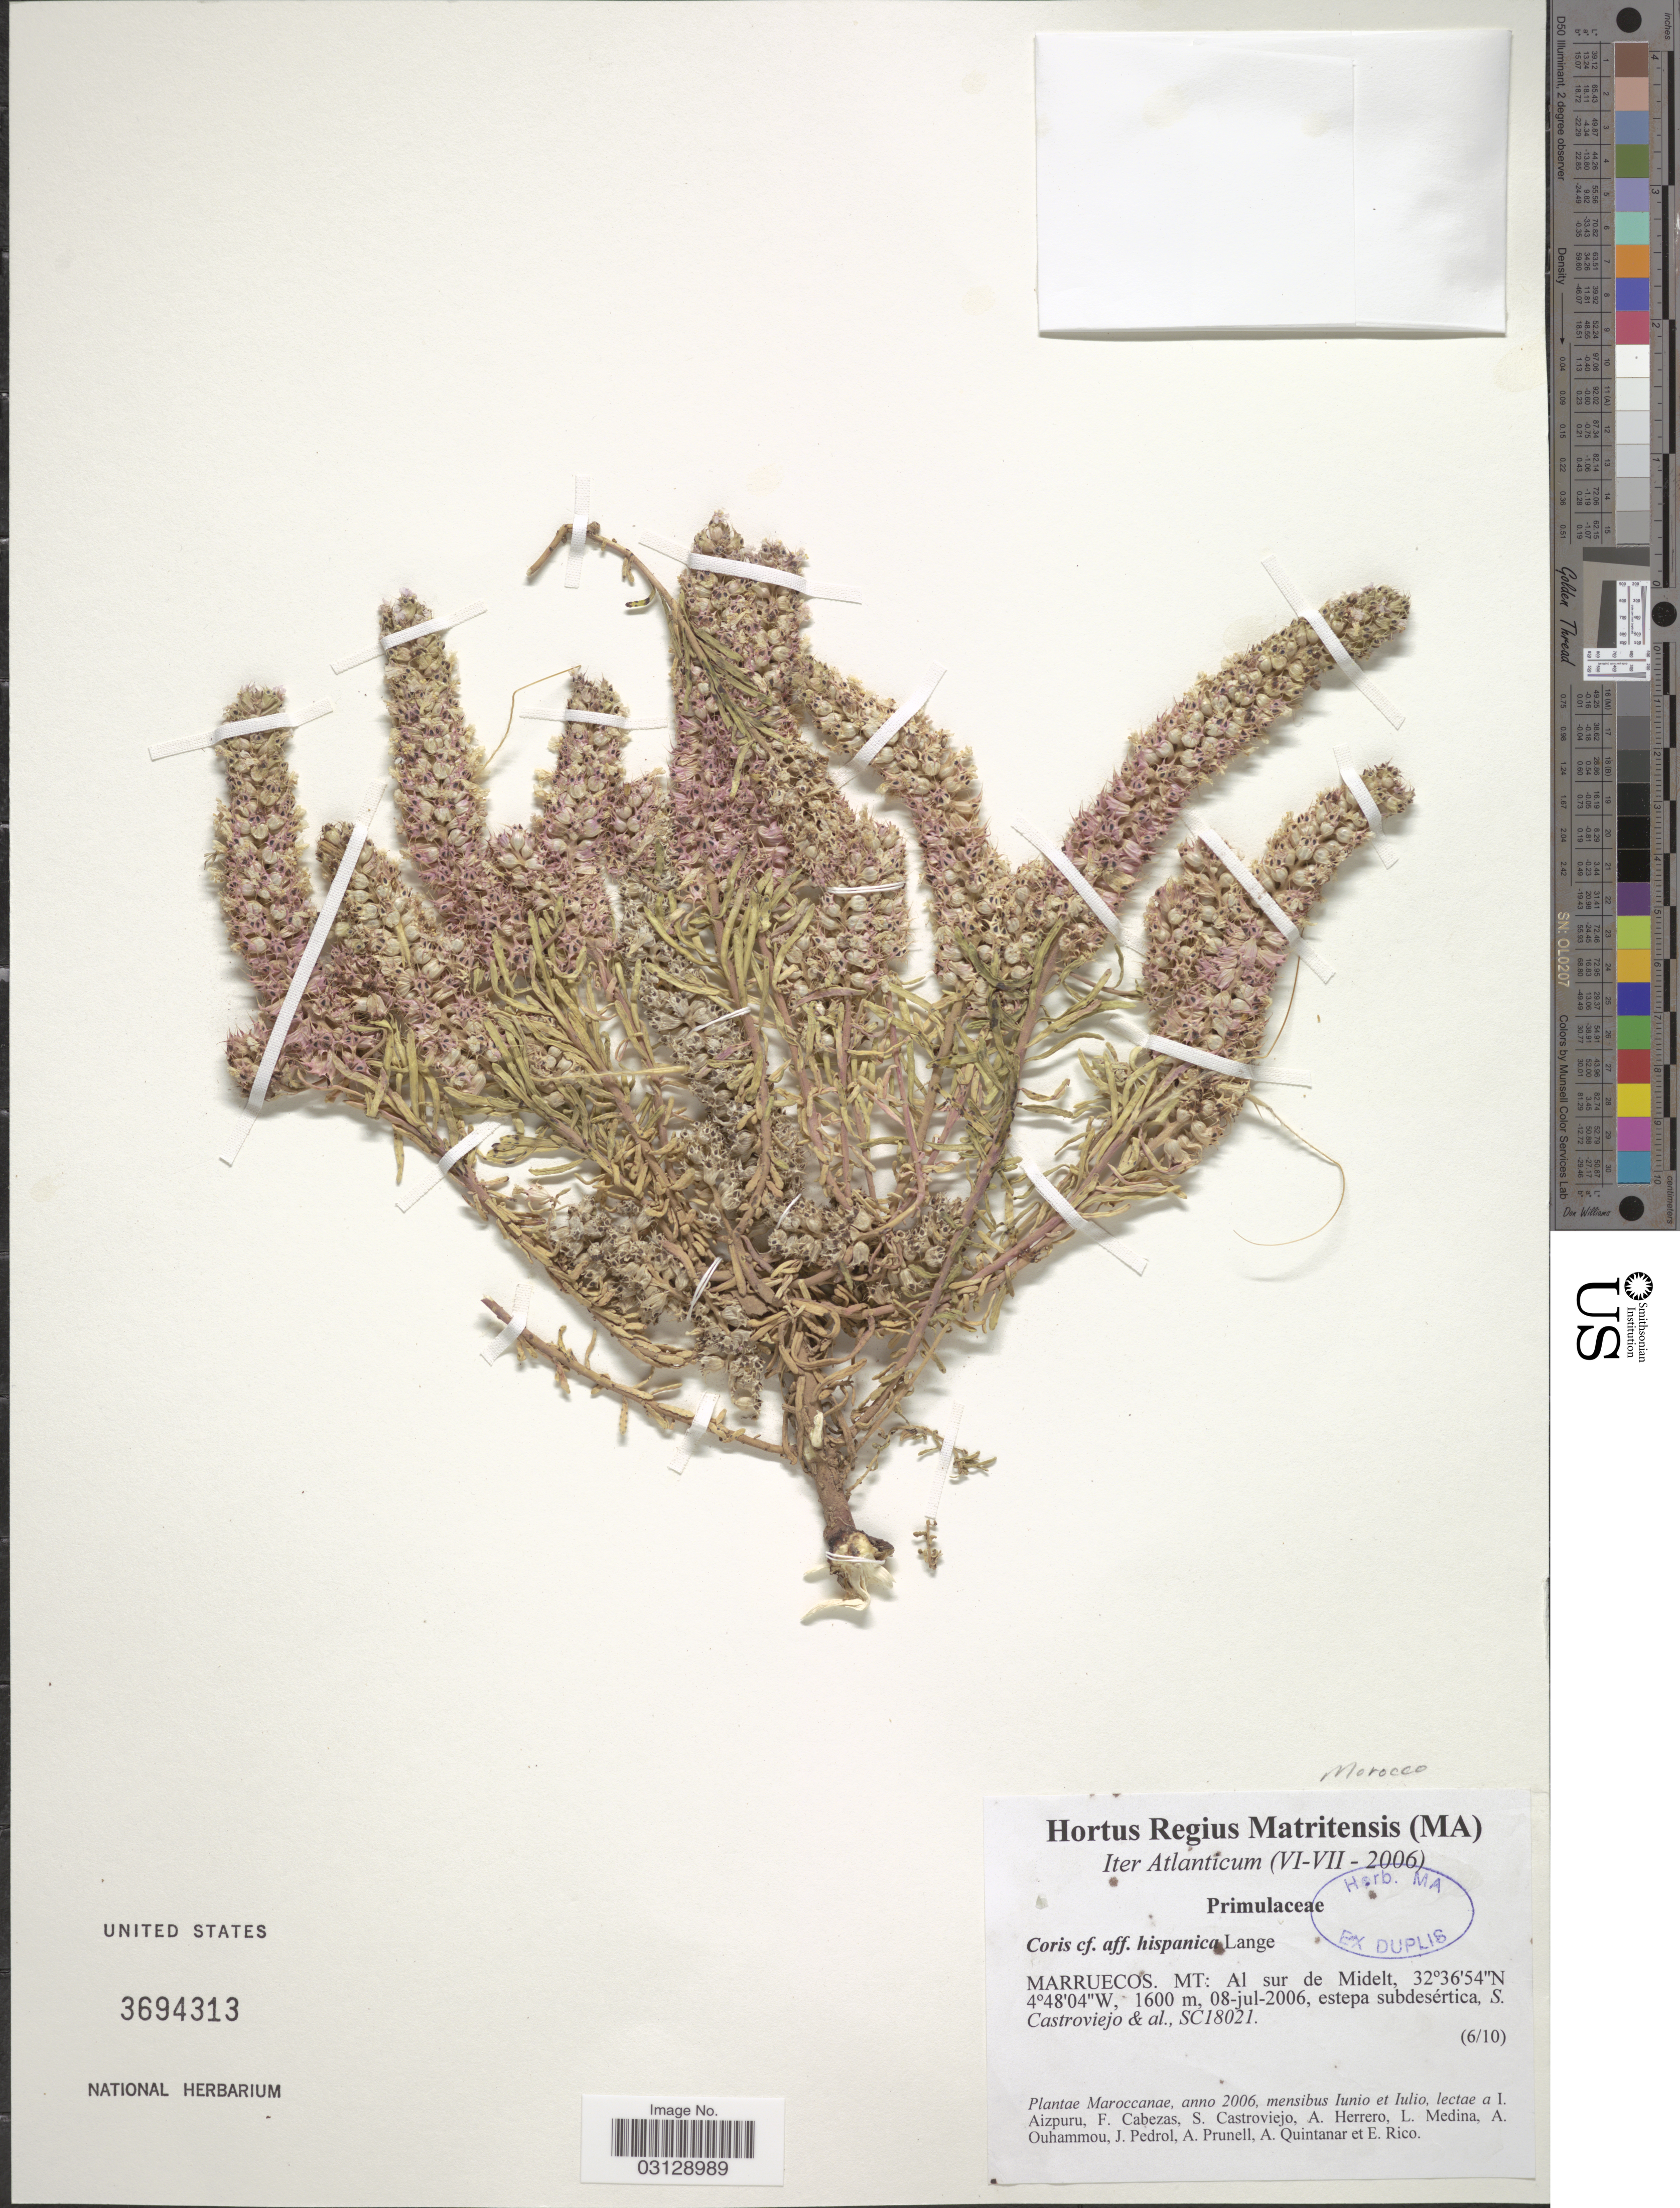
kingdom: Plantae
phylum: Tracheophyta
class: Magnoliopsida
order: Ericales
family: Primulaceae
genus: Coris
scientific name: Coris hispanica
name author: Lange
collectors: S. Castroviejo & et al.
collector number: SC18021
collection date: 2006-07-08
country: Morocco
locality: Marruecos. Mt: Al sur de Midelt. Estepa subdesértica.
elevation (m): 1600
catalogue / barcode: US 3694313